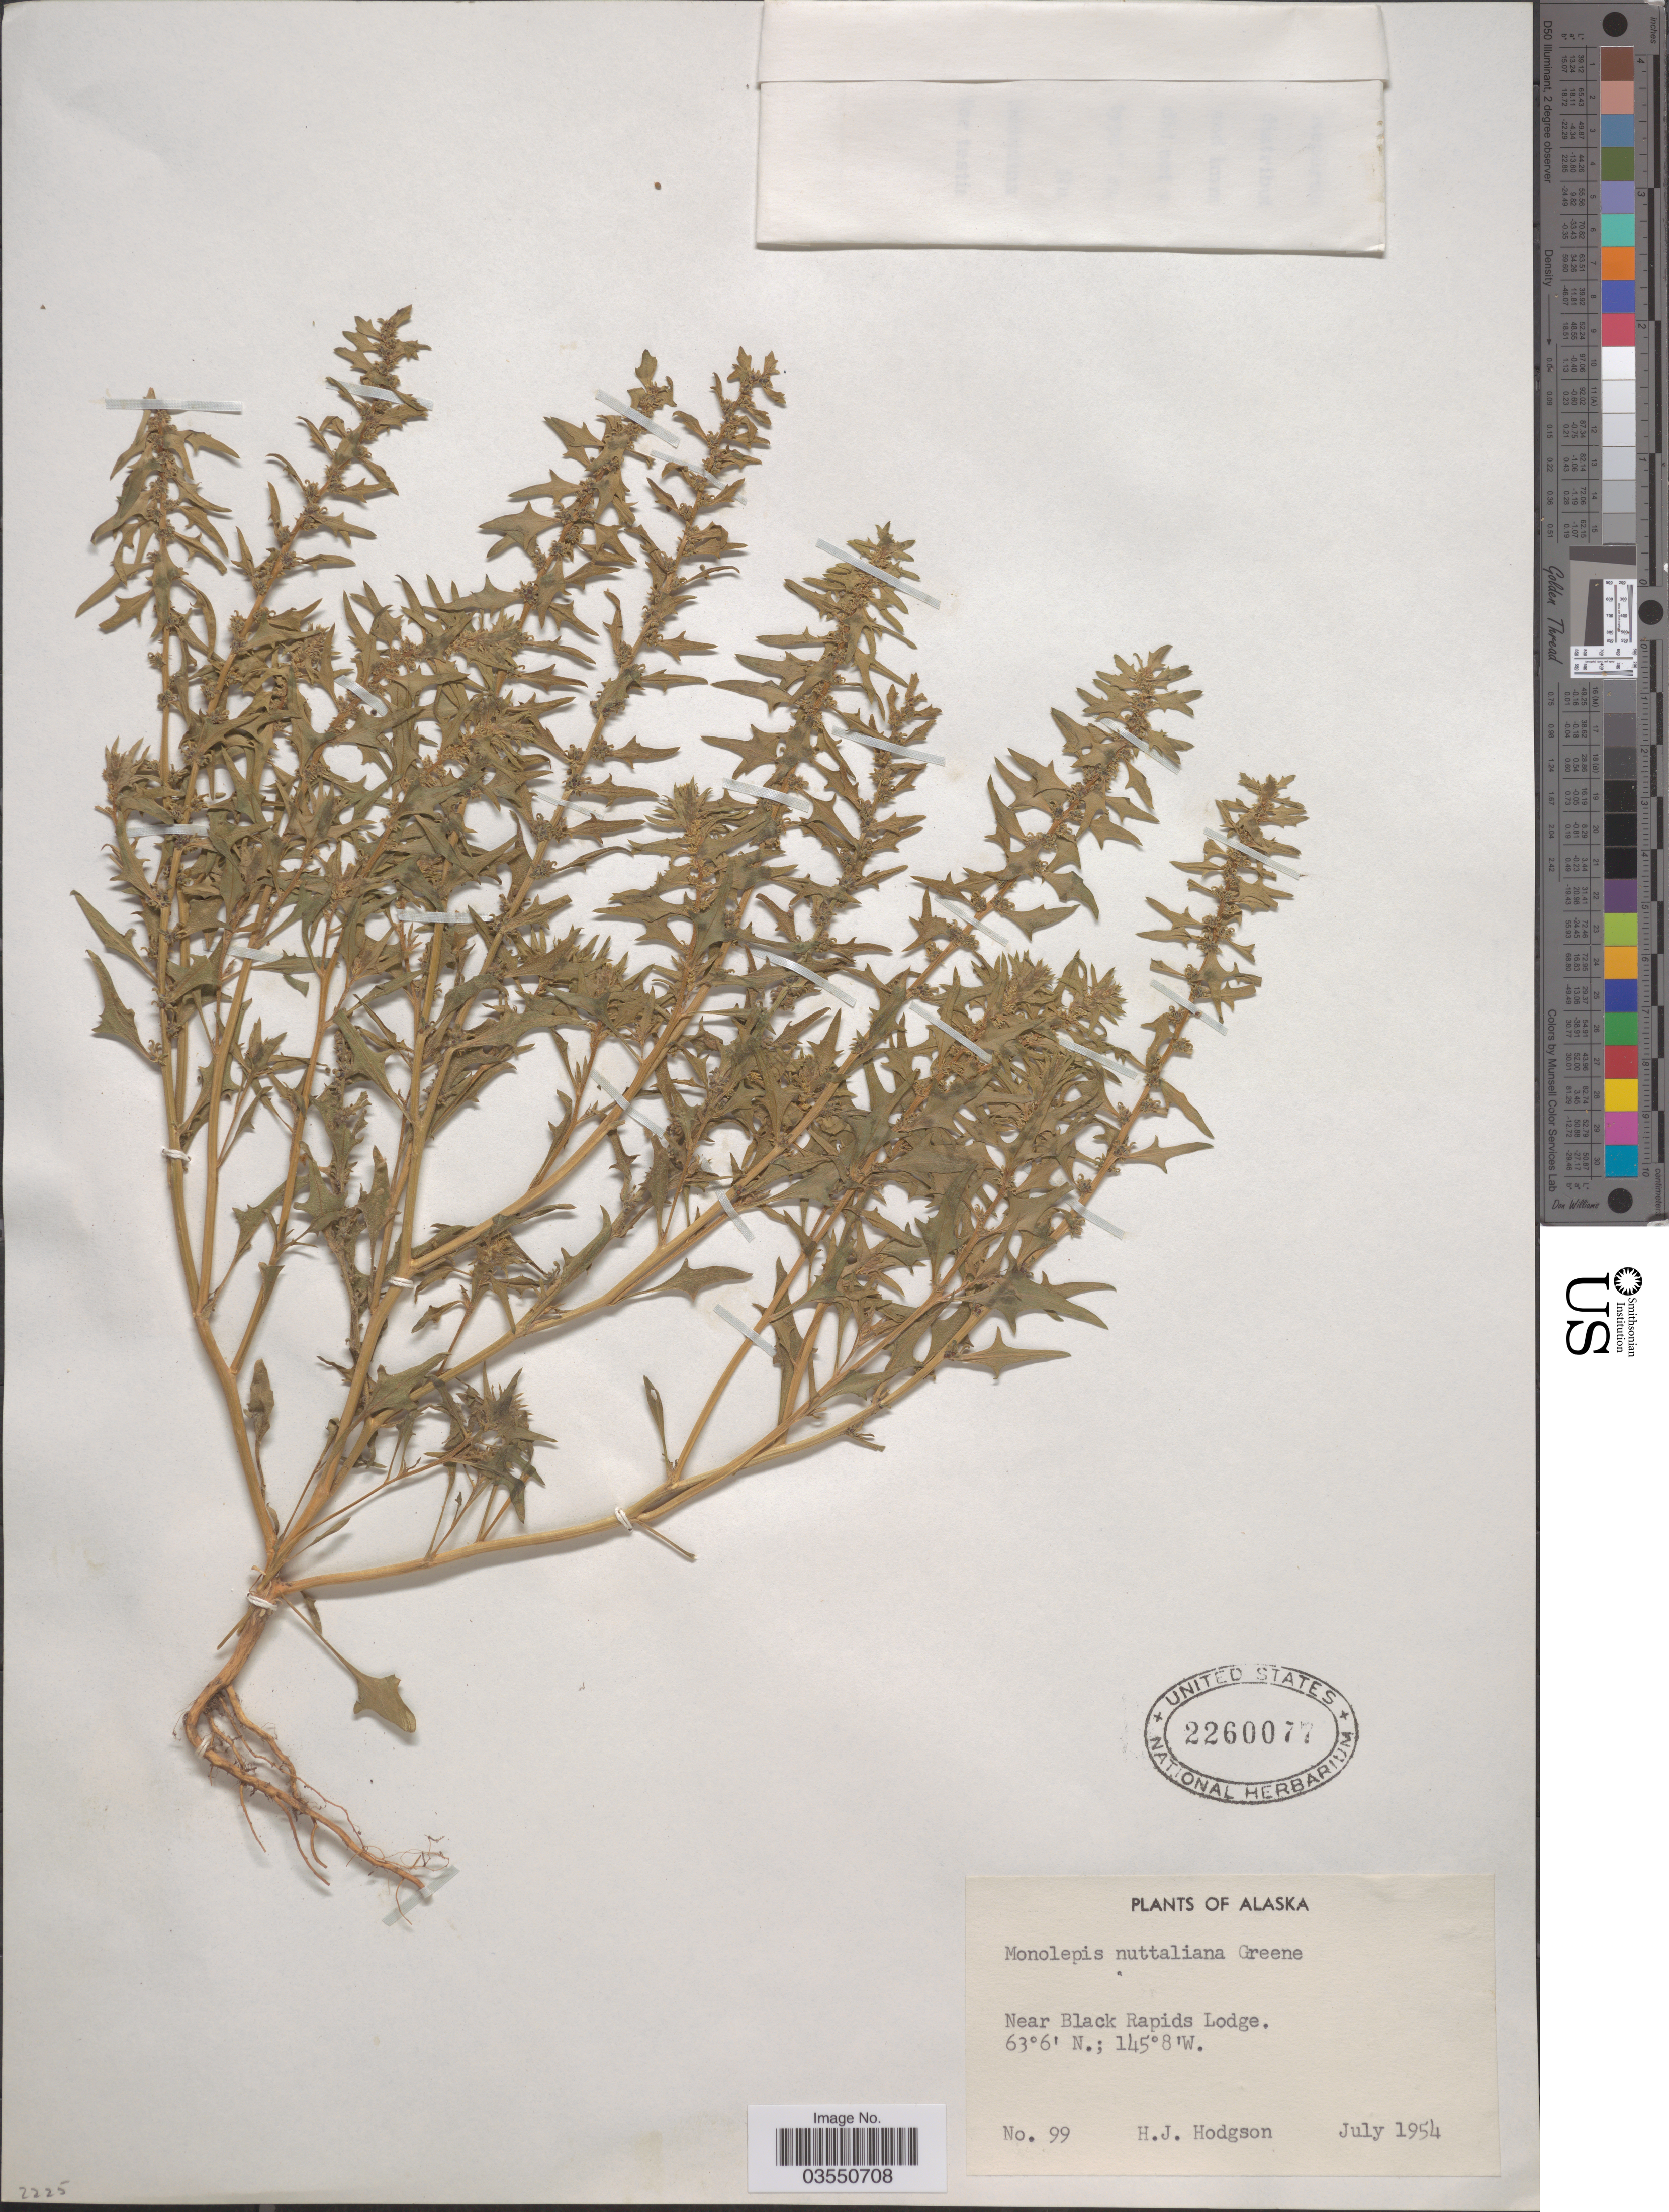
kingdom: Plantae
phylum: Tracheophyta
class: Magnoliopsida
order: Caryophyllales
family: Amaranthaceae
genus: Blitum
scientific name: Blitum nuttallianum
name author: Schult.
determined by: U.S. National Herbarium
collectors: H. J. Hodgson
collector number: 99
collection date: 1954-07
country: United States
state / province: Alaska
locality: Near Black Rapids Lodge.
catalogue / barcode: US 2260077